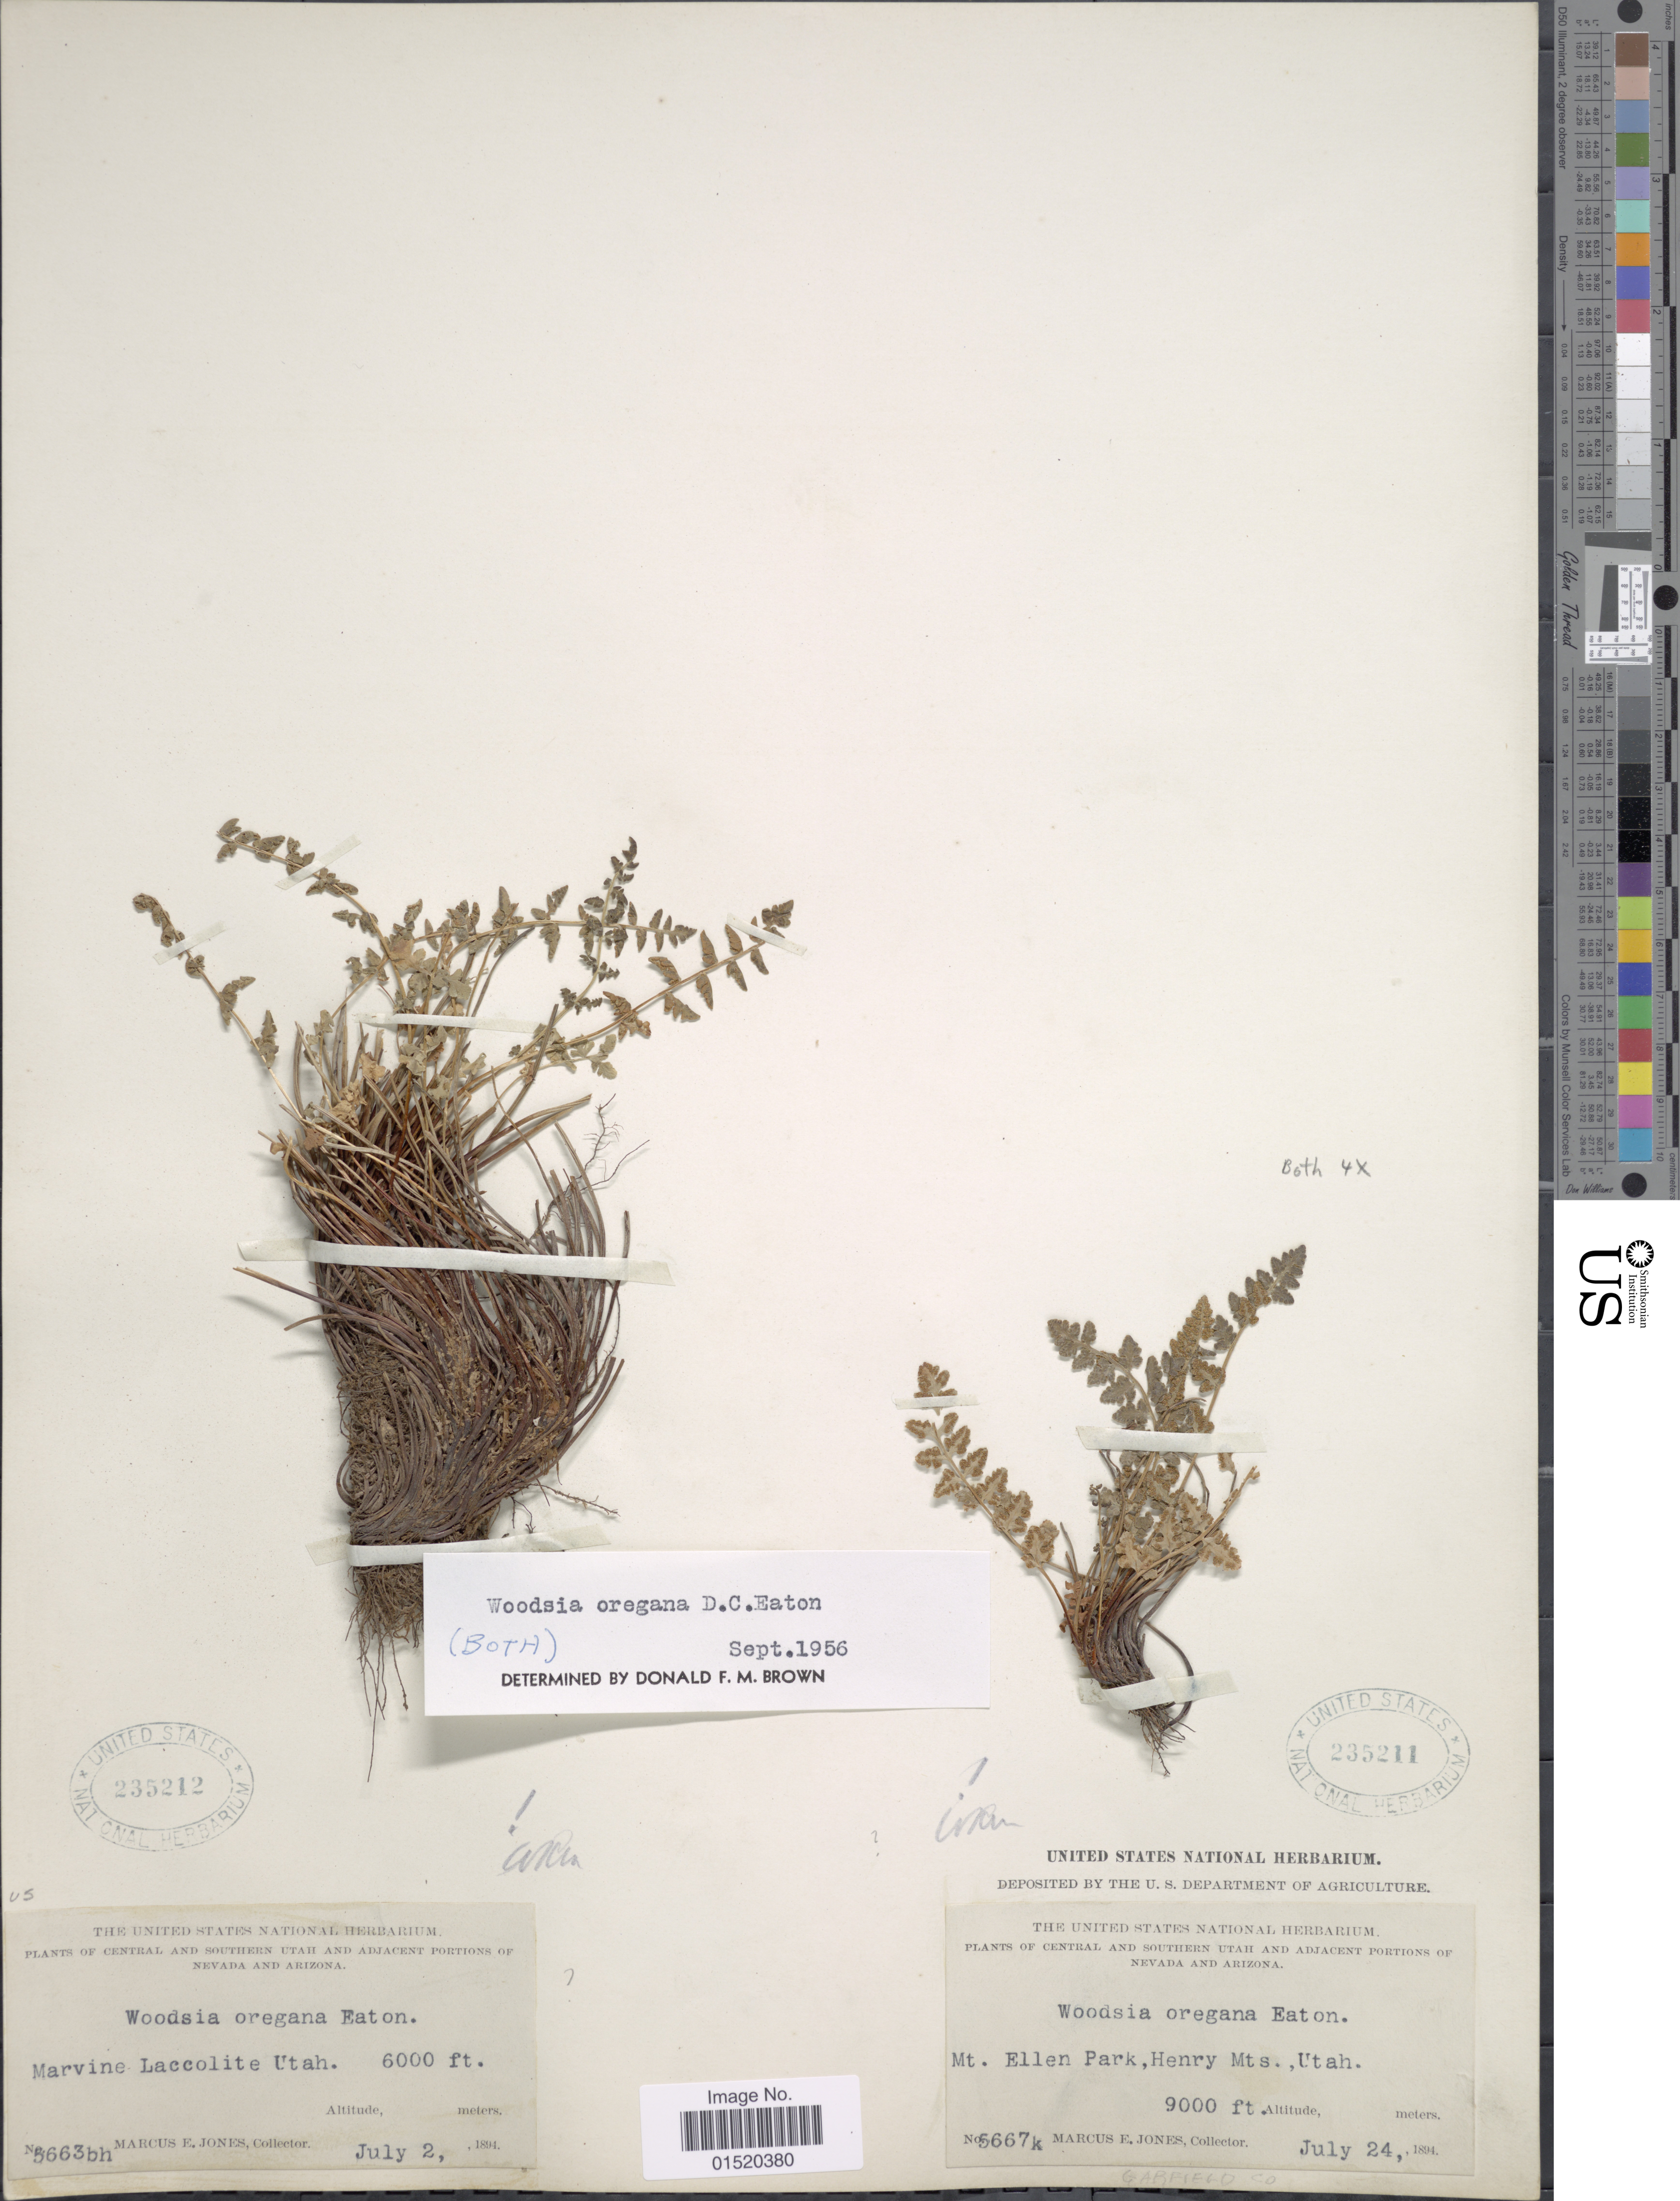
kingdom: Plantae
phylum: Tracheophyta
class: Polypodiopsida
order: Polypodiales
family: Woodsiaceae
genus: Woodsia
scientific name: Woodsia oregana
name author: D.C. Eaton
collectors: M. E. Jones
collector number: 5667k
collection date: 1894-07-24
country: United States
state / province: Utah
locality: Central and Southern Utah and Adjacent Portions of Nevada and Arizona, Mt Ellen Park, Henry Mts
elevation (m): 2743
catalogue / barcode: US 235211